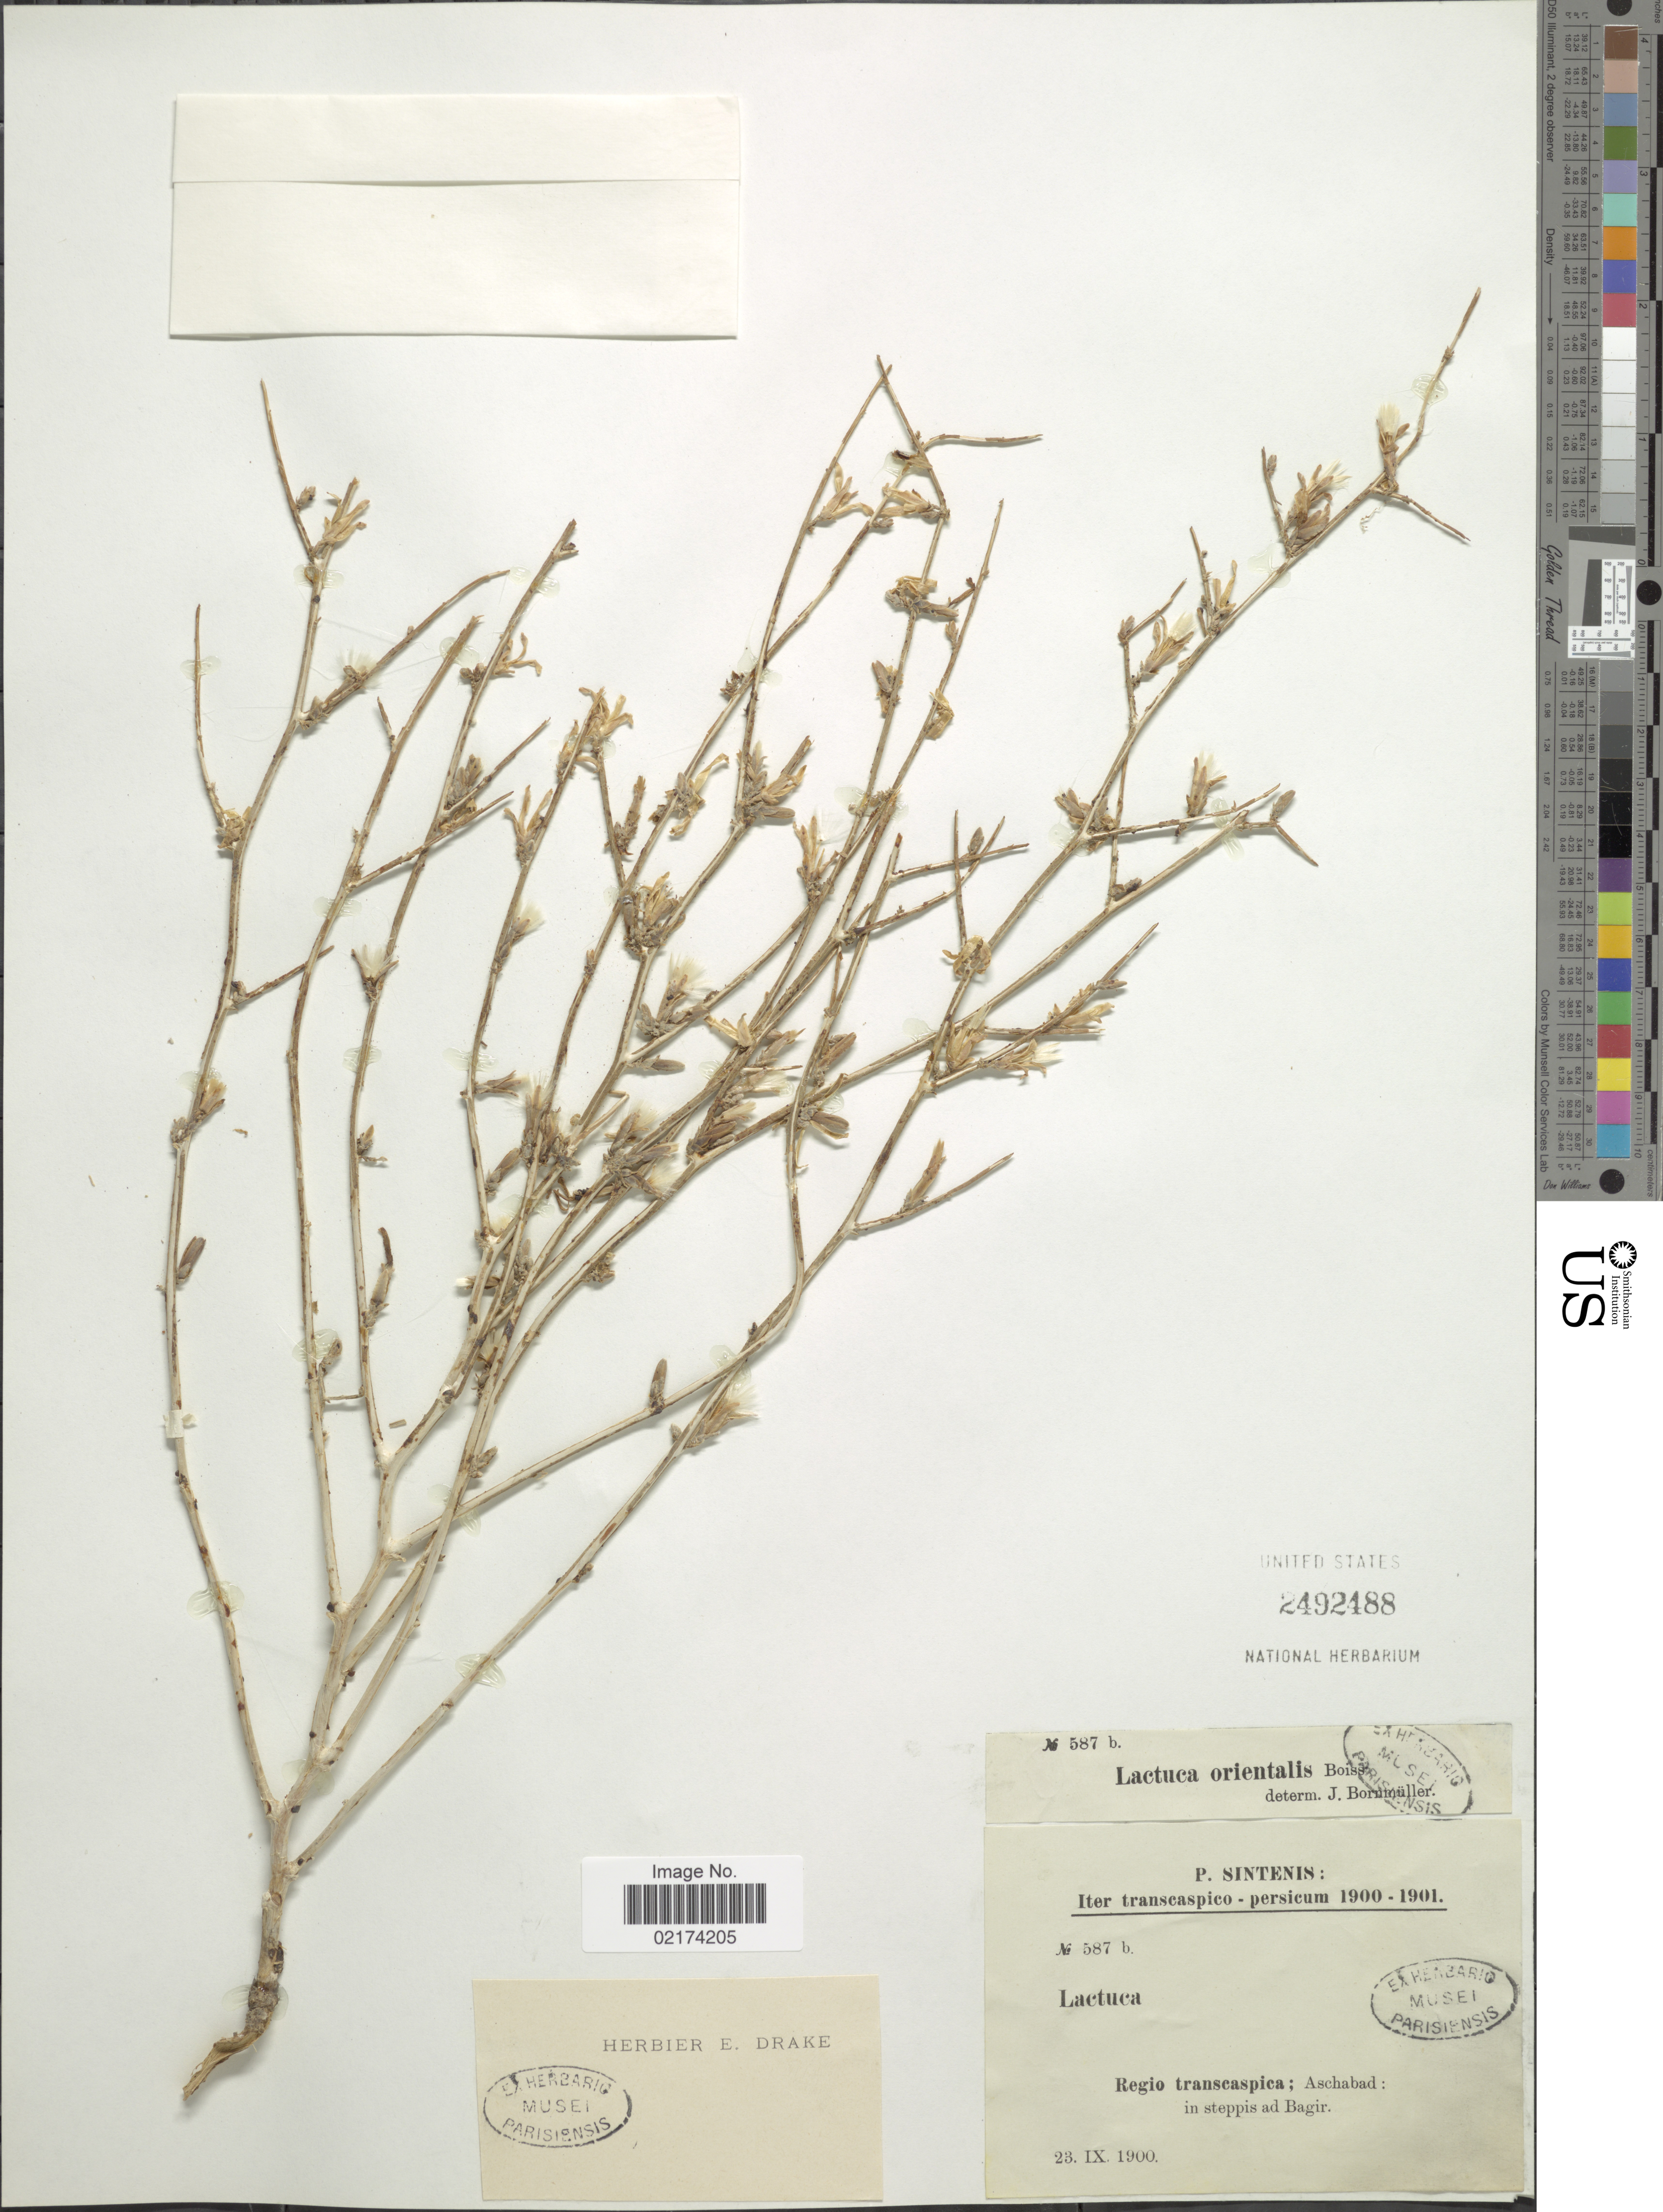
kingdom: Plantae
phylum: Tracheophyta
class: Magnoliopsida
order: Asterales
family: Asteraceae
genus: Lactuca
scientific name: Lactuca orientalis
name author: (Boiss.) Boiss.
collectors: P. Sintenis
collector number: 587b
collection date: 1900-09-23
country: Iran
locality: Transcaspico-persicum, Regio transcaspica, Aschabad, ad Bagir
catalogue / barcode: US 2492488